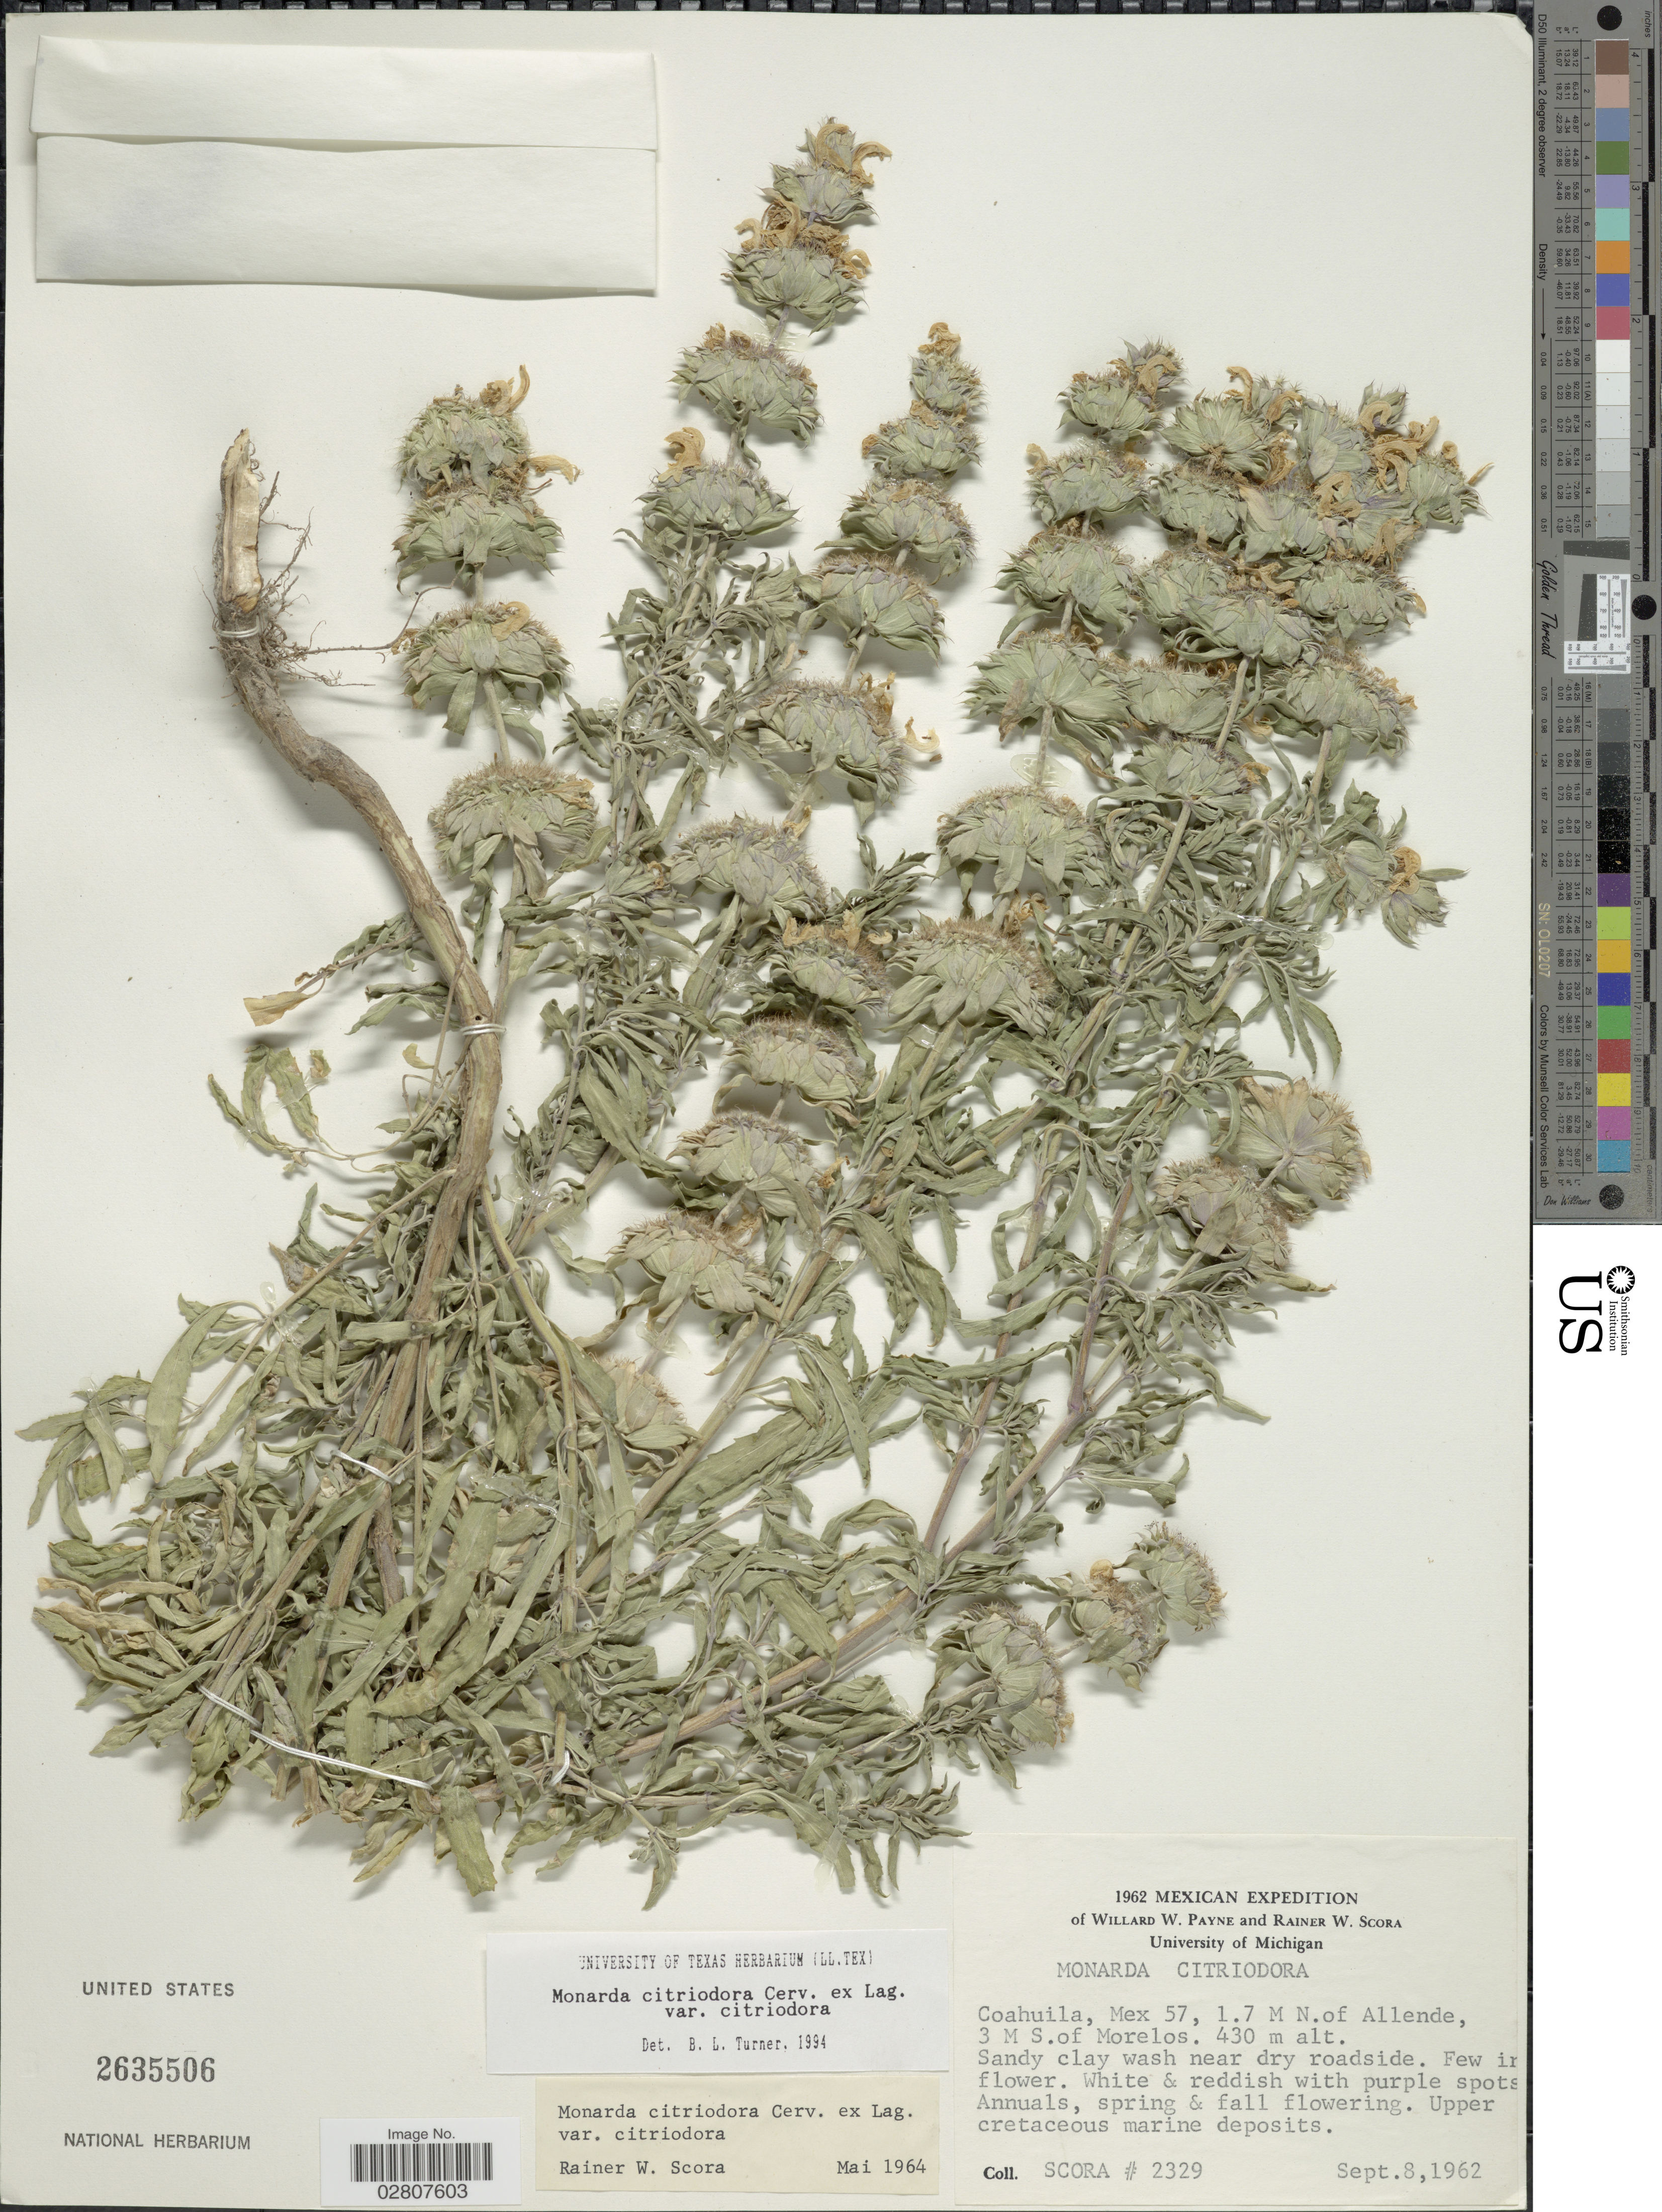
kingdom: Plantae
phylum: Tracheophyta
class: Magnoliopsida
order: Lamiales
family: Lamiaceae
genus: Monarda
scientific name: Monarda citriodora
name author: Cerv. ex Lag.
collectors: R. Scora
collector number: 2329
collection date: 1962-09-08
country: Mexico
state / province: Coahuila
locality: Mex 57, 1.7 M N. of Allende, 3 M S. of Morelos.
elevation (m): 430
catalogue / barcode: US 2635506